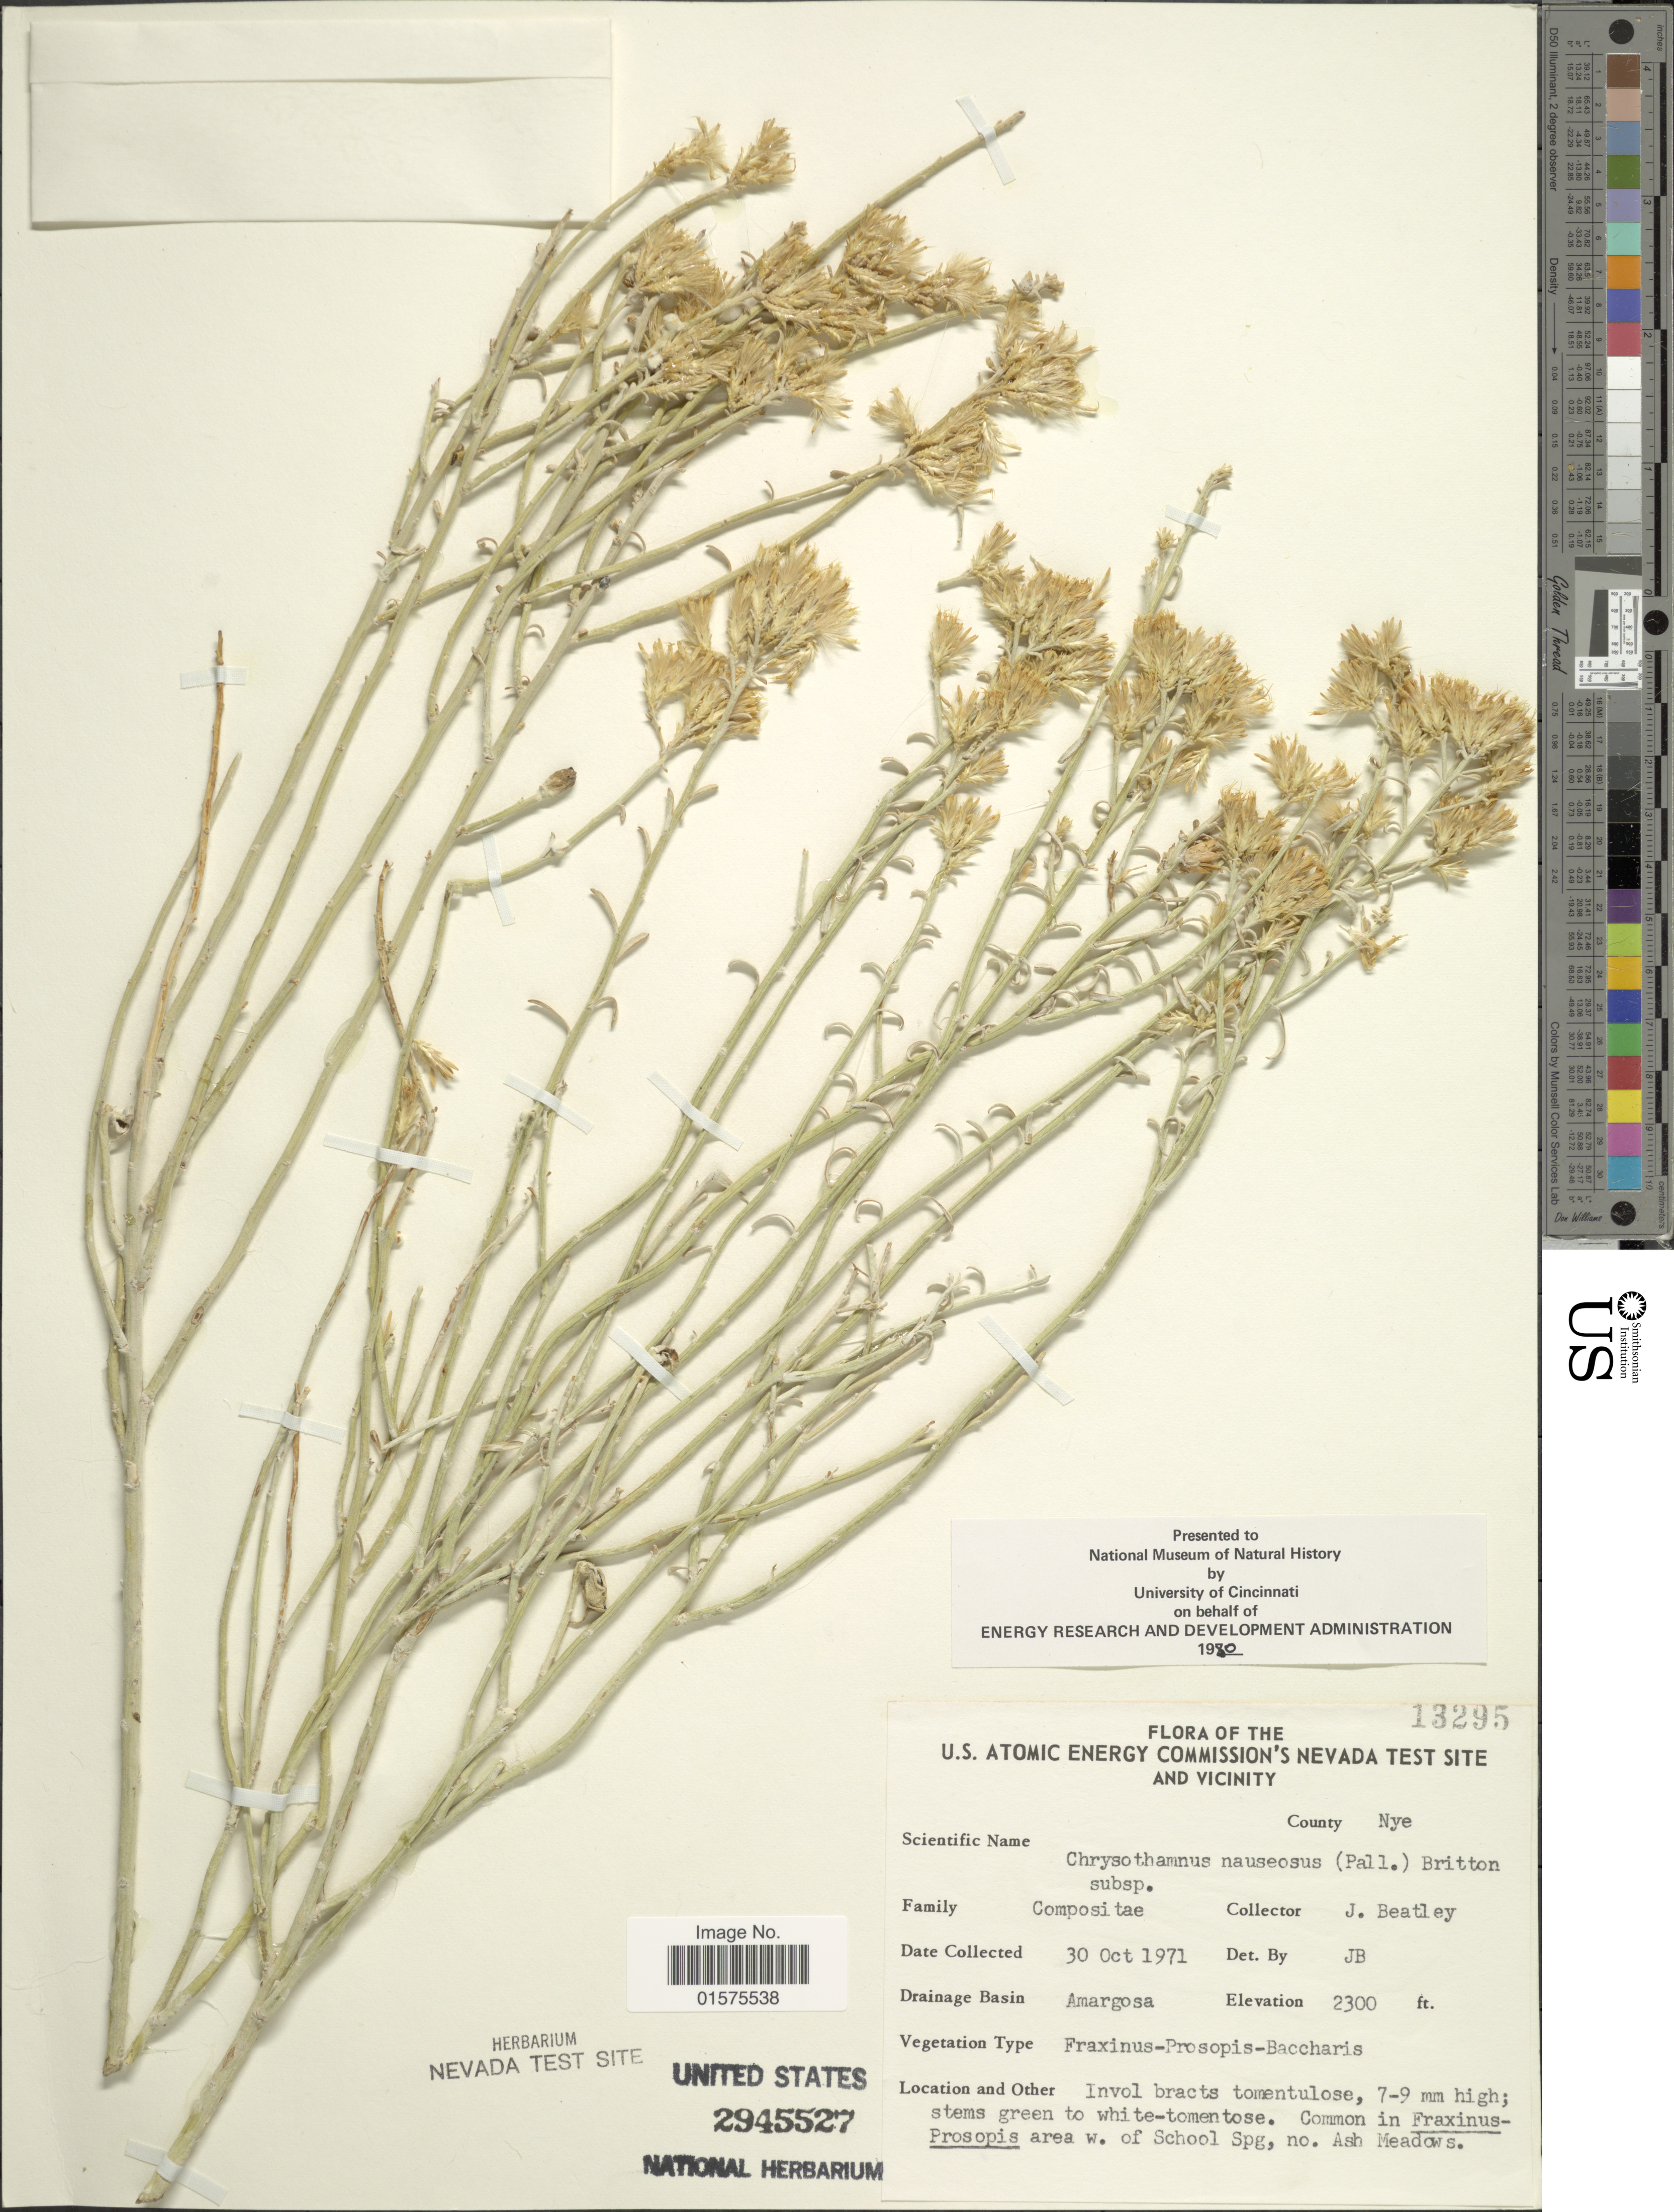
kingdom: Plantae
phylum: Tracheophyta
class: Magnoliopsida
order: Asterales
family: Asteraceae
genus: Ericameria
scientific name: Ericameria nauseosa var. hololeuca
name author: (A. Gray) G.L. Nesom & G.I. Baird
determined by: Urbatsch, Lowell E., Curator (LSU), Louisiana State University (UNITED STATES)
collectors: J. C. Beatley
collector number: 13295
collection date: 1971-10-30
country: United States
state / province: Nevada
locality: U.S. Atomic Energy Commission's Nevada Test Site and vicinity. County Nye. Drainage Basin Amargosa. w. of School Spg, no. Ash Meadows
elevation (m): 701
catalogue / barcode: US 2945527